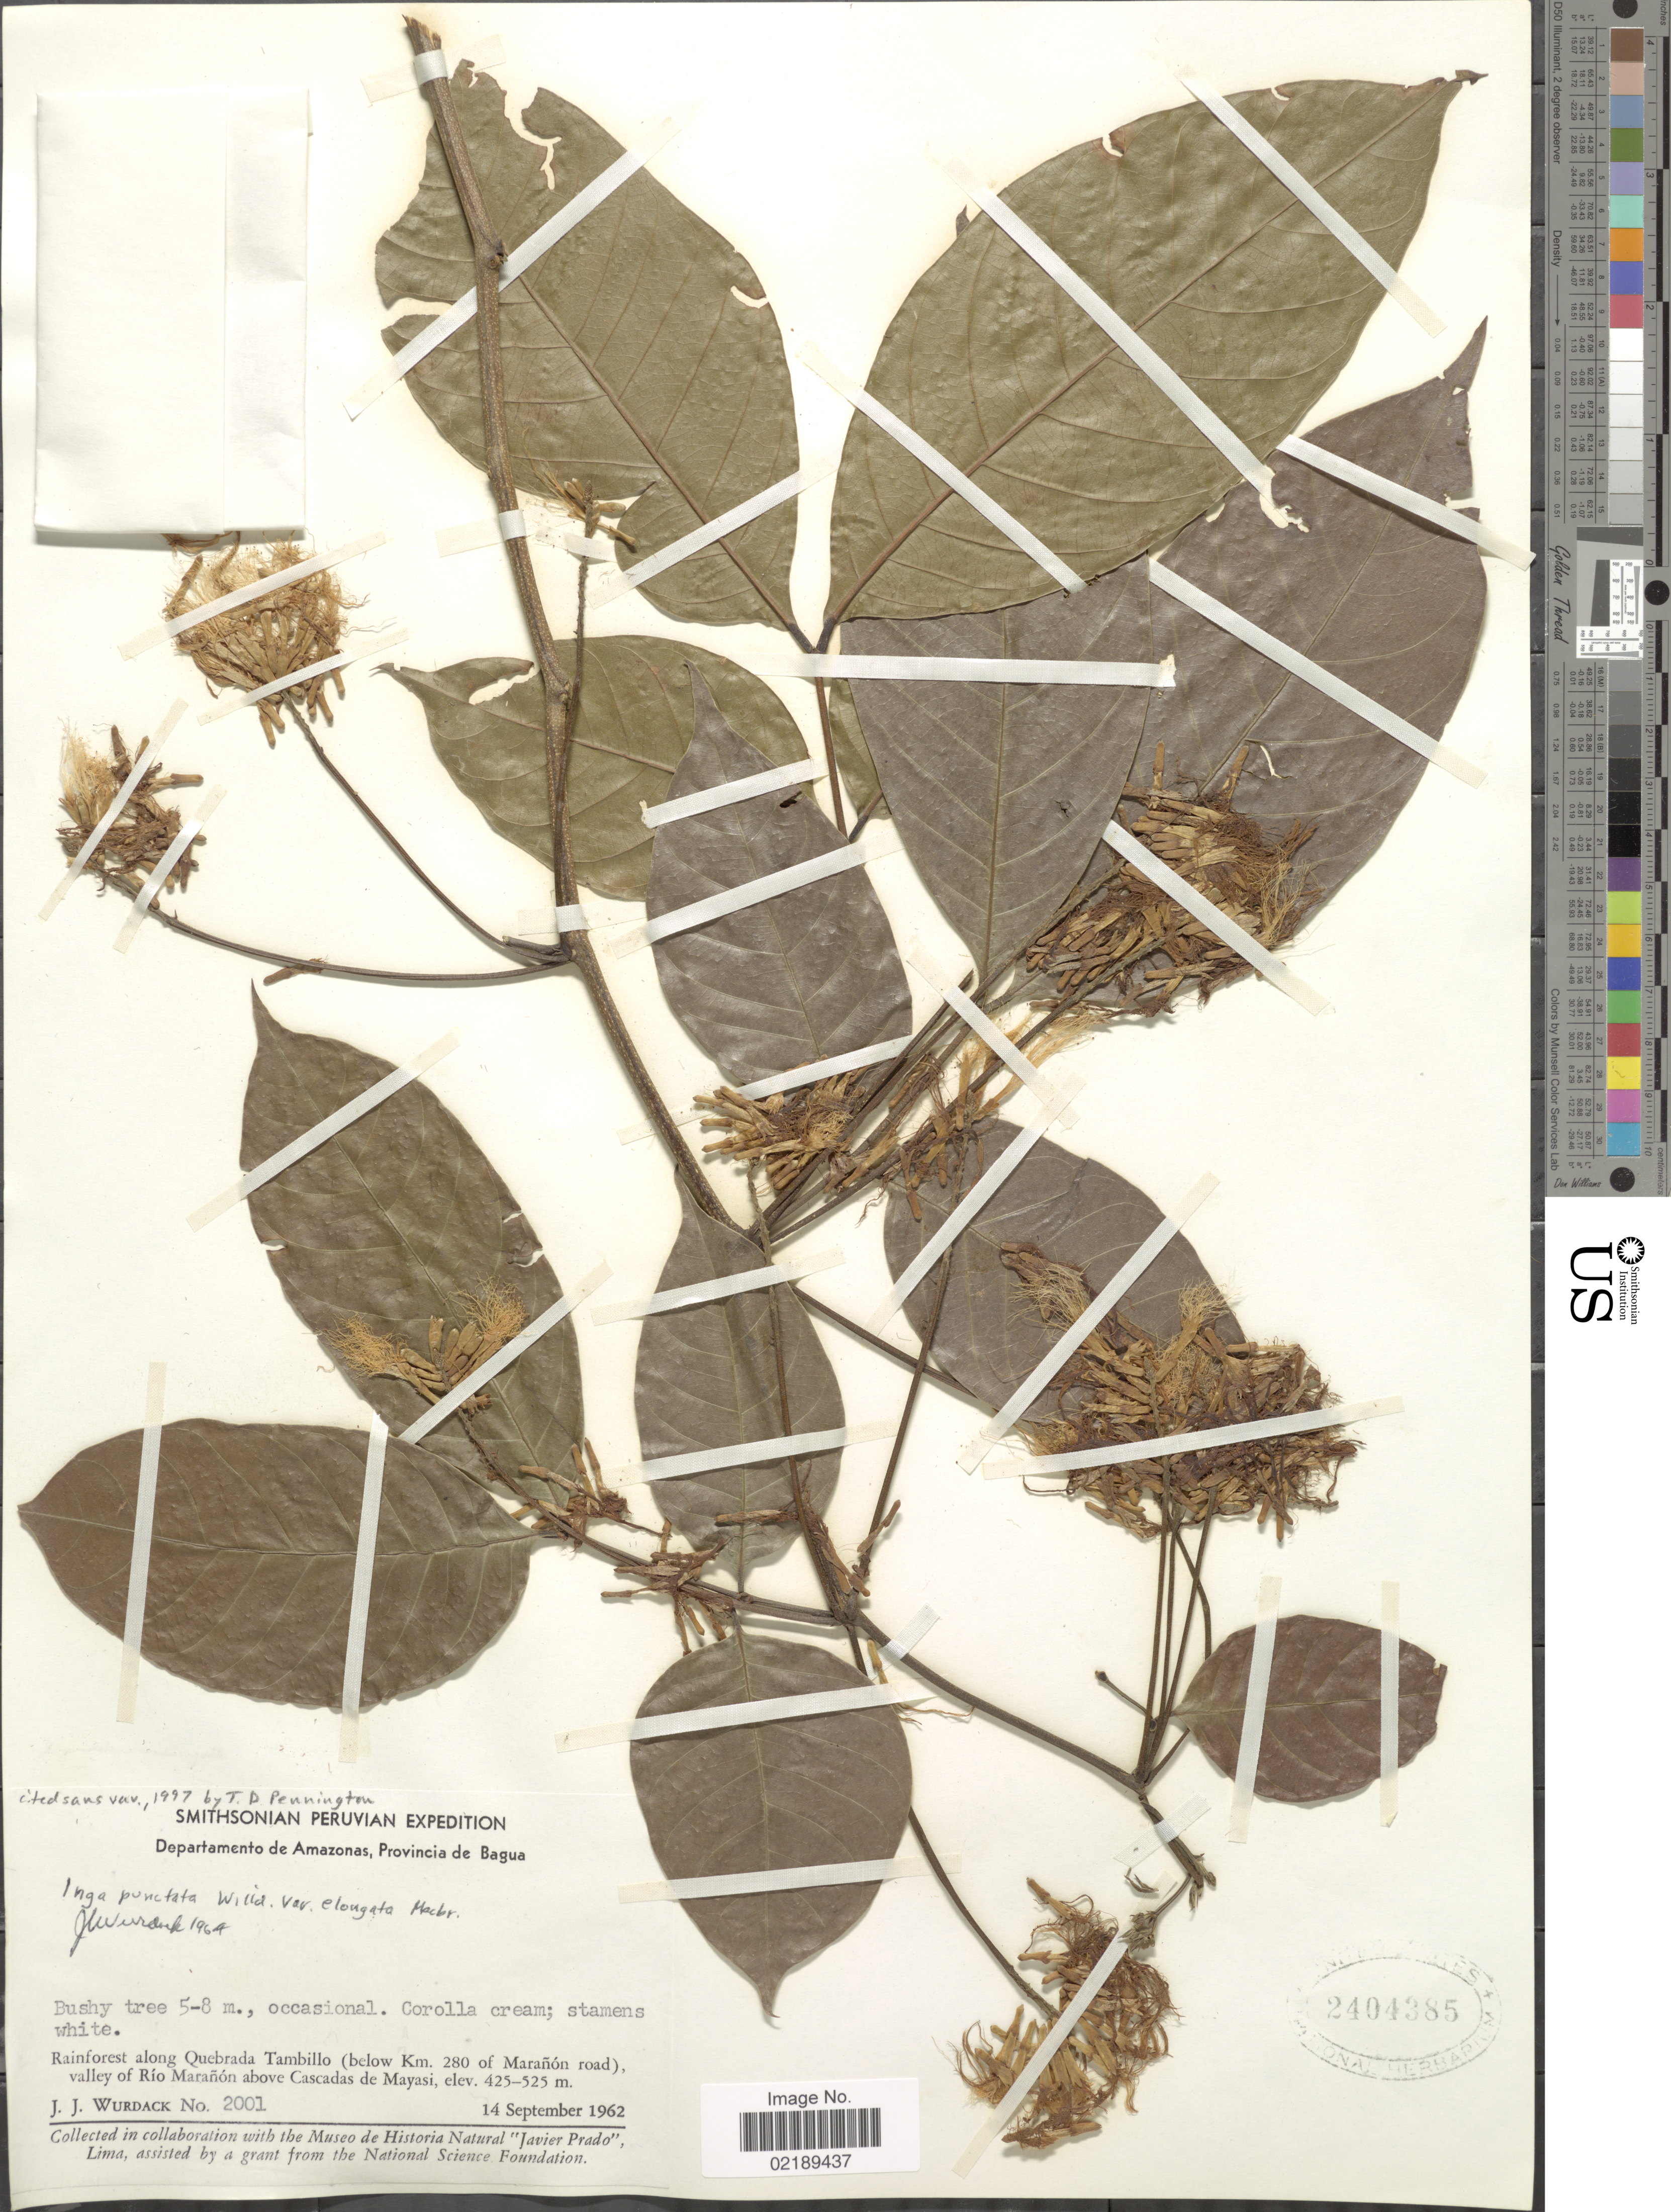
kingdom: Plantae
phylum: Tracheophyta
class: Magnoliopsida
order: Fabales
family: Fabaceae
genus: Inga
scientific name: Inga punctata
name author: Willd.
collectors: J. J. Wurdack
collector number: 2001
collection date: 1962-09-14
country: Peru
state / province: Amazonas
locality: Provincia de Bagua, rainforest along Quebrada Tambillo (below Km. 280 of Maranon road) valley of Rio Maranon above Cascadas de Mayasi.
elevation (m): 425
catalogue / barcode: US 2404385